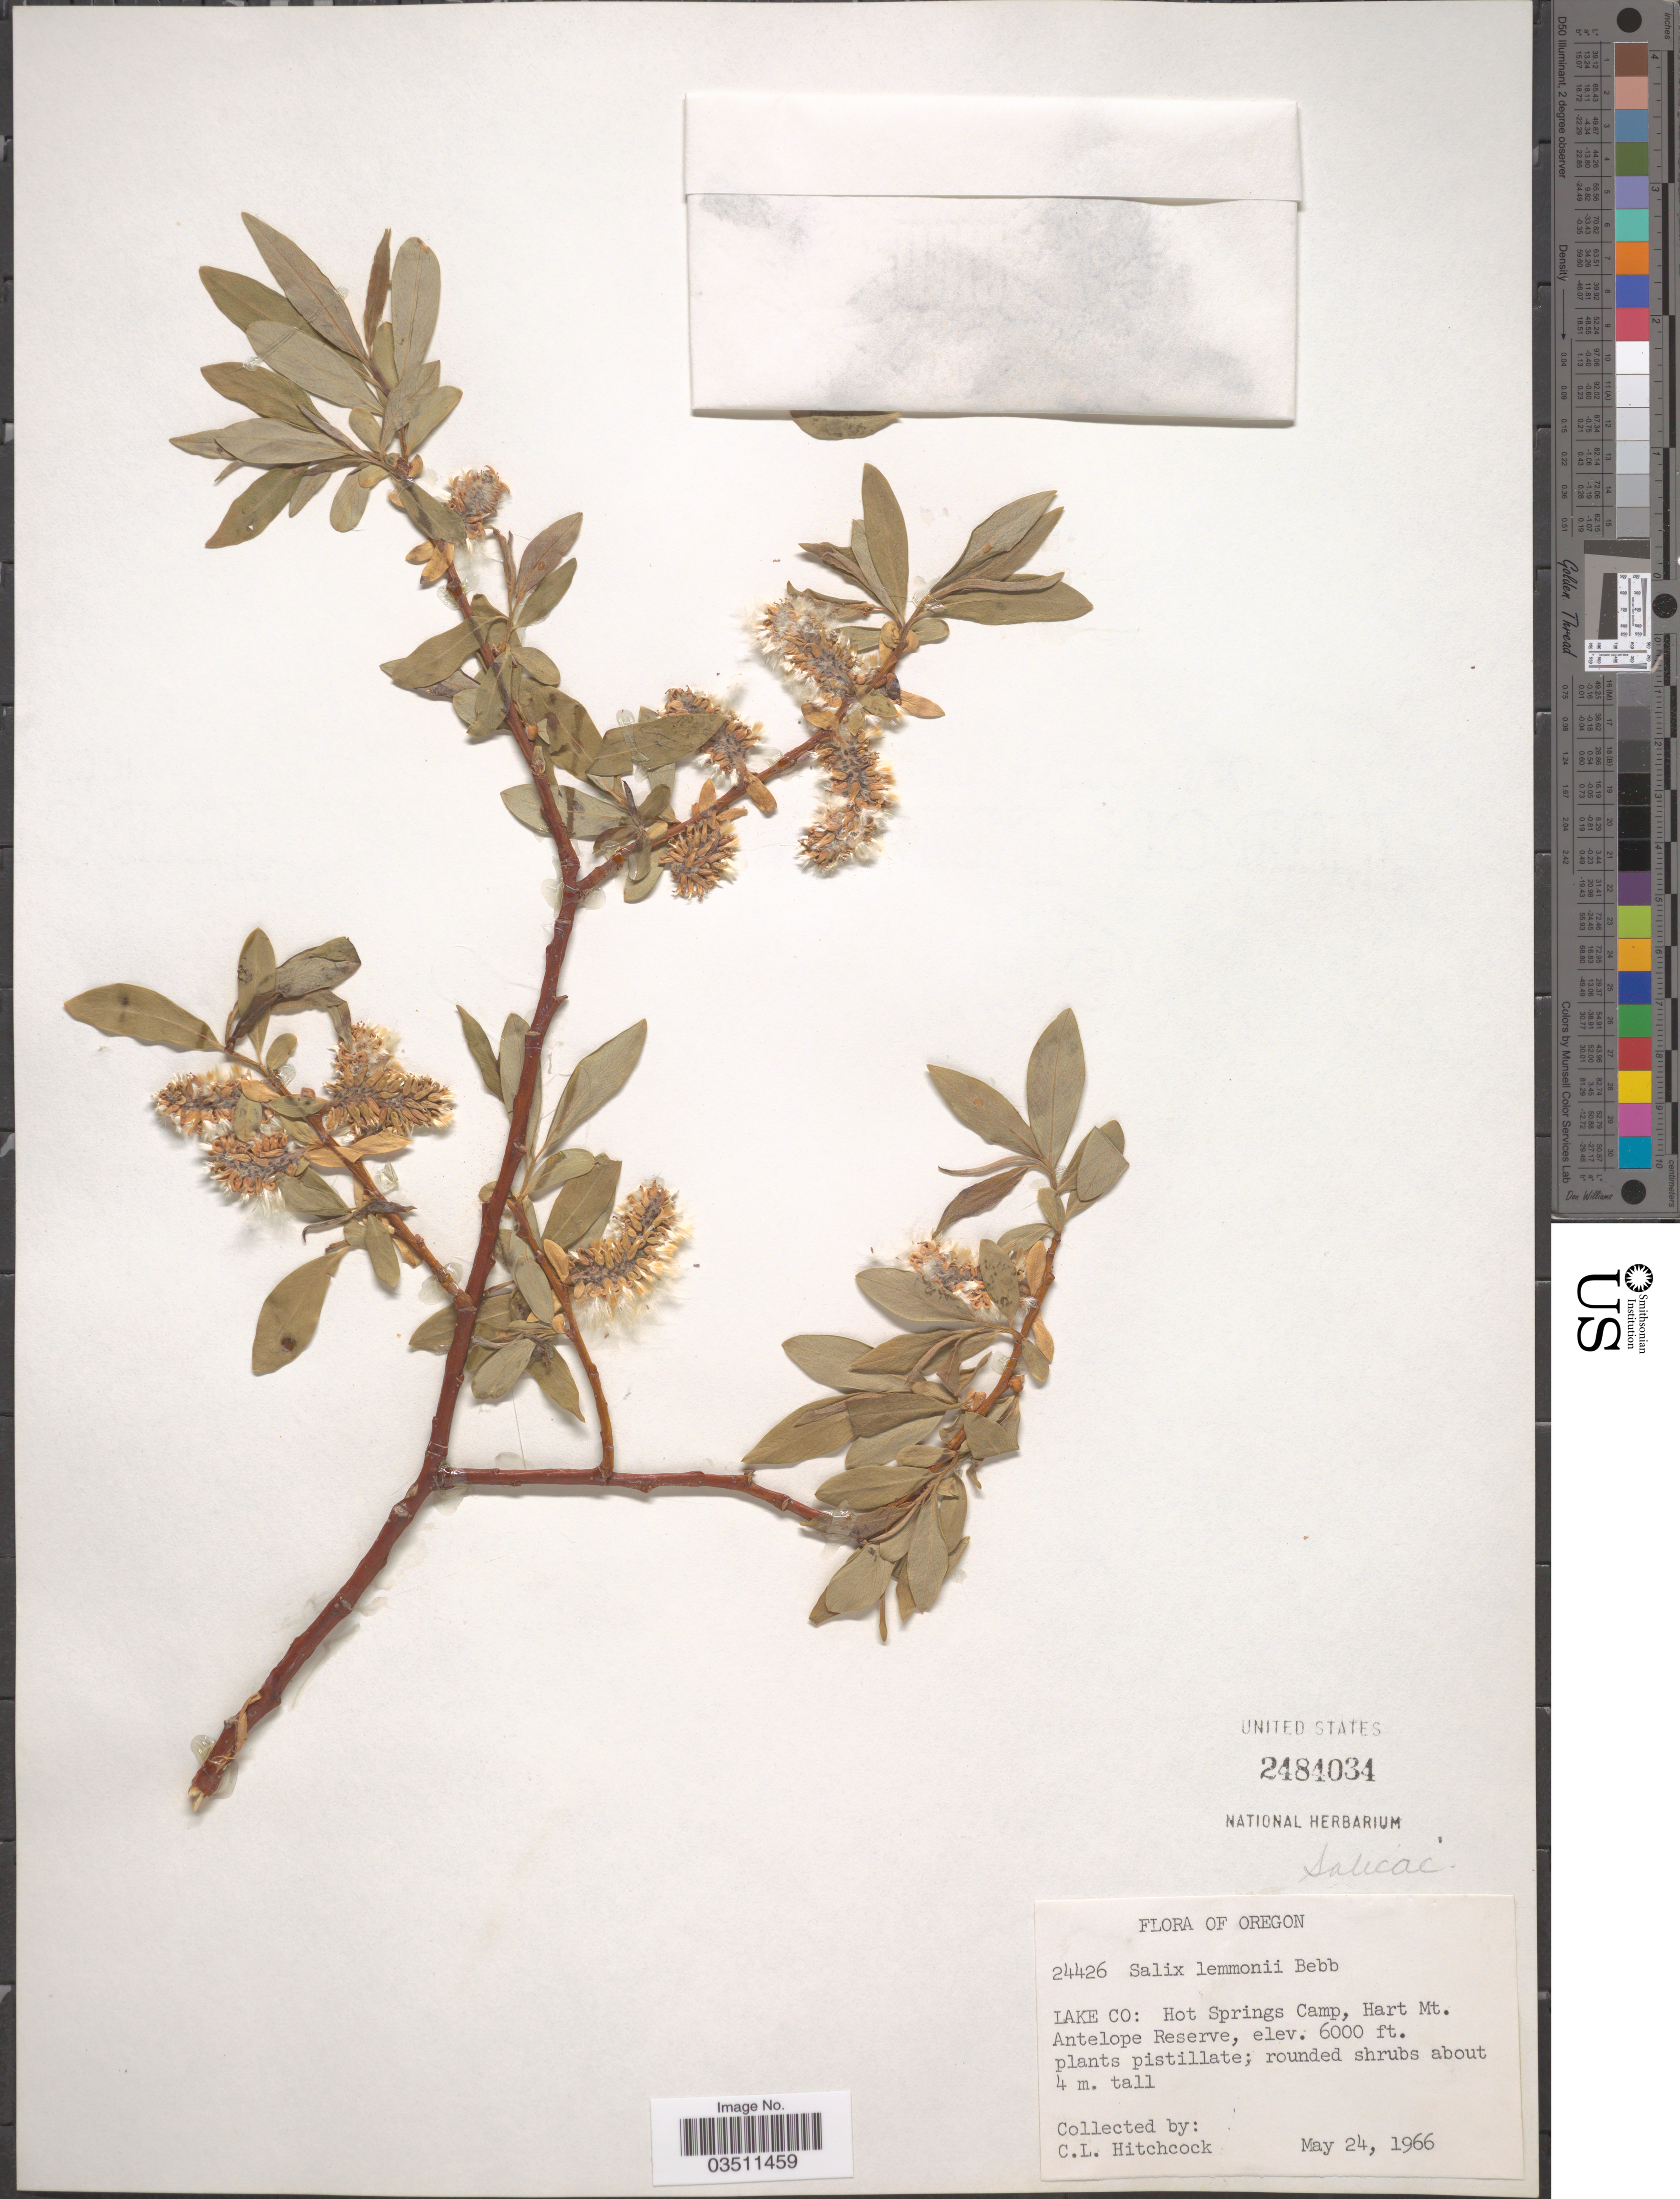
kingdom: Plantae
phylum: Tracheophyta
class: Magnoliopsida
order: Malpighiales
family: Salicaceae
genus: Salix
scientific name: Salix lemmonii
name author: Bebb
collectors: C. L. Hitchcock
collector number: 24426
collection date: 1966-05-24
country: United States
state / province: Oregon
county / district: Lake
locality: Lake Co: Hot Springs Camp, Hart Mt. Antelope Reserve.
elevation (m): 1829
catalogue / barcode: US 2484034